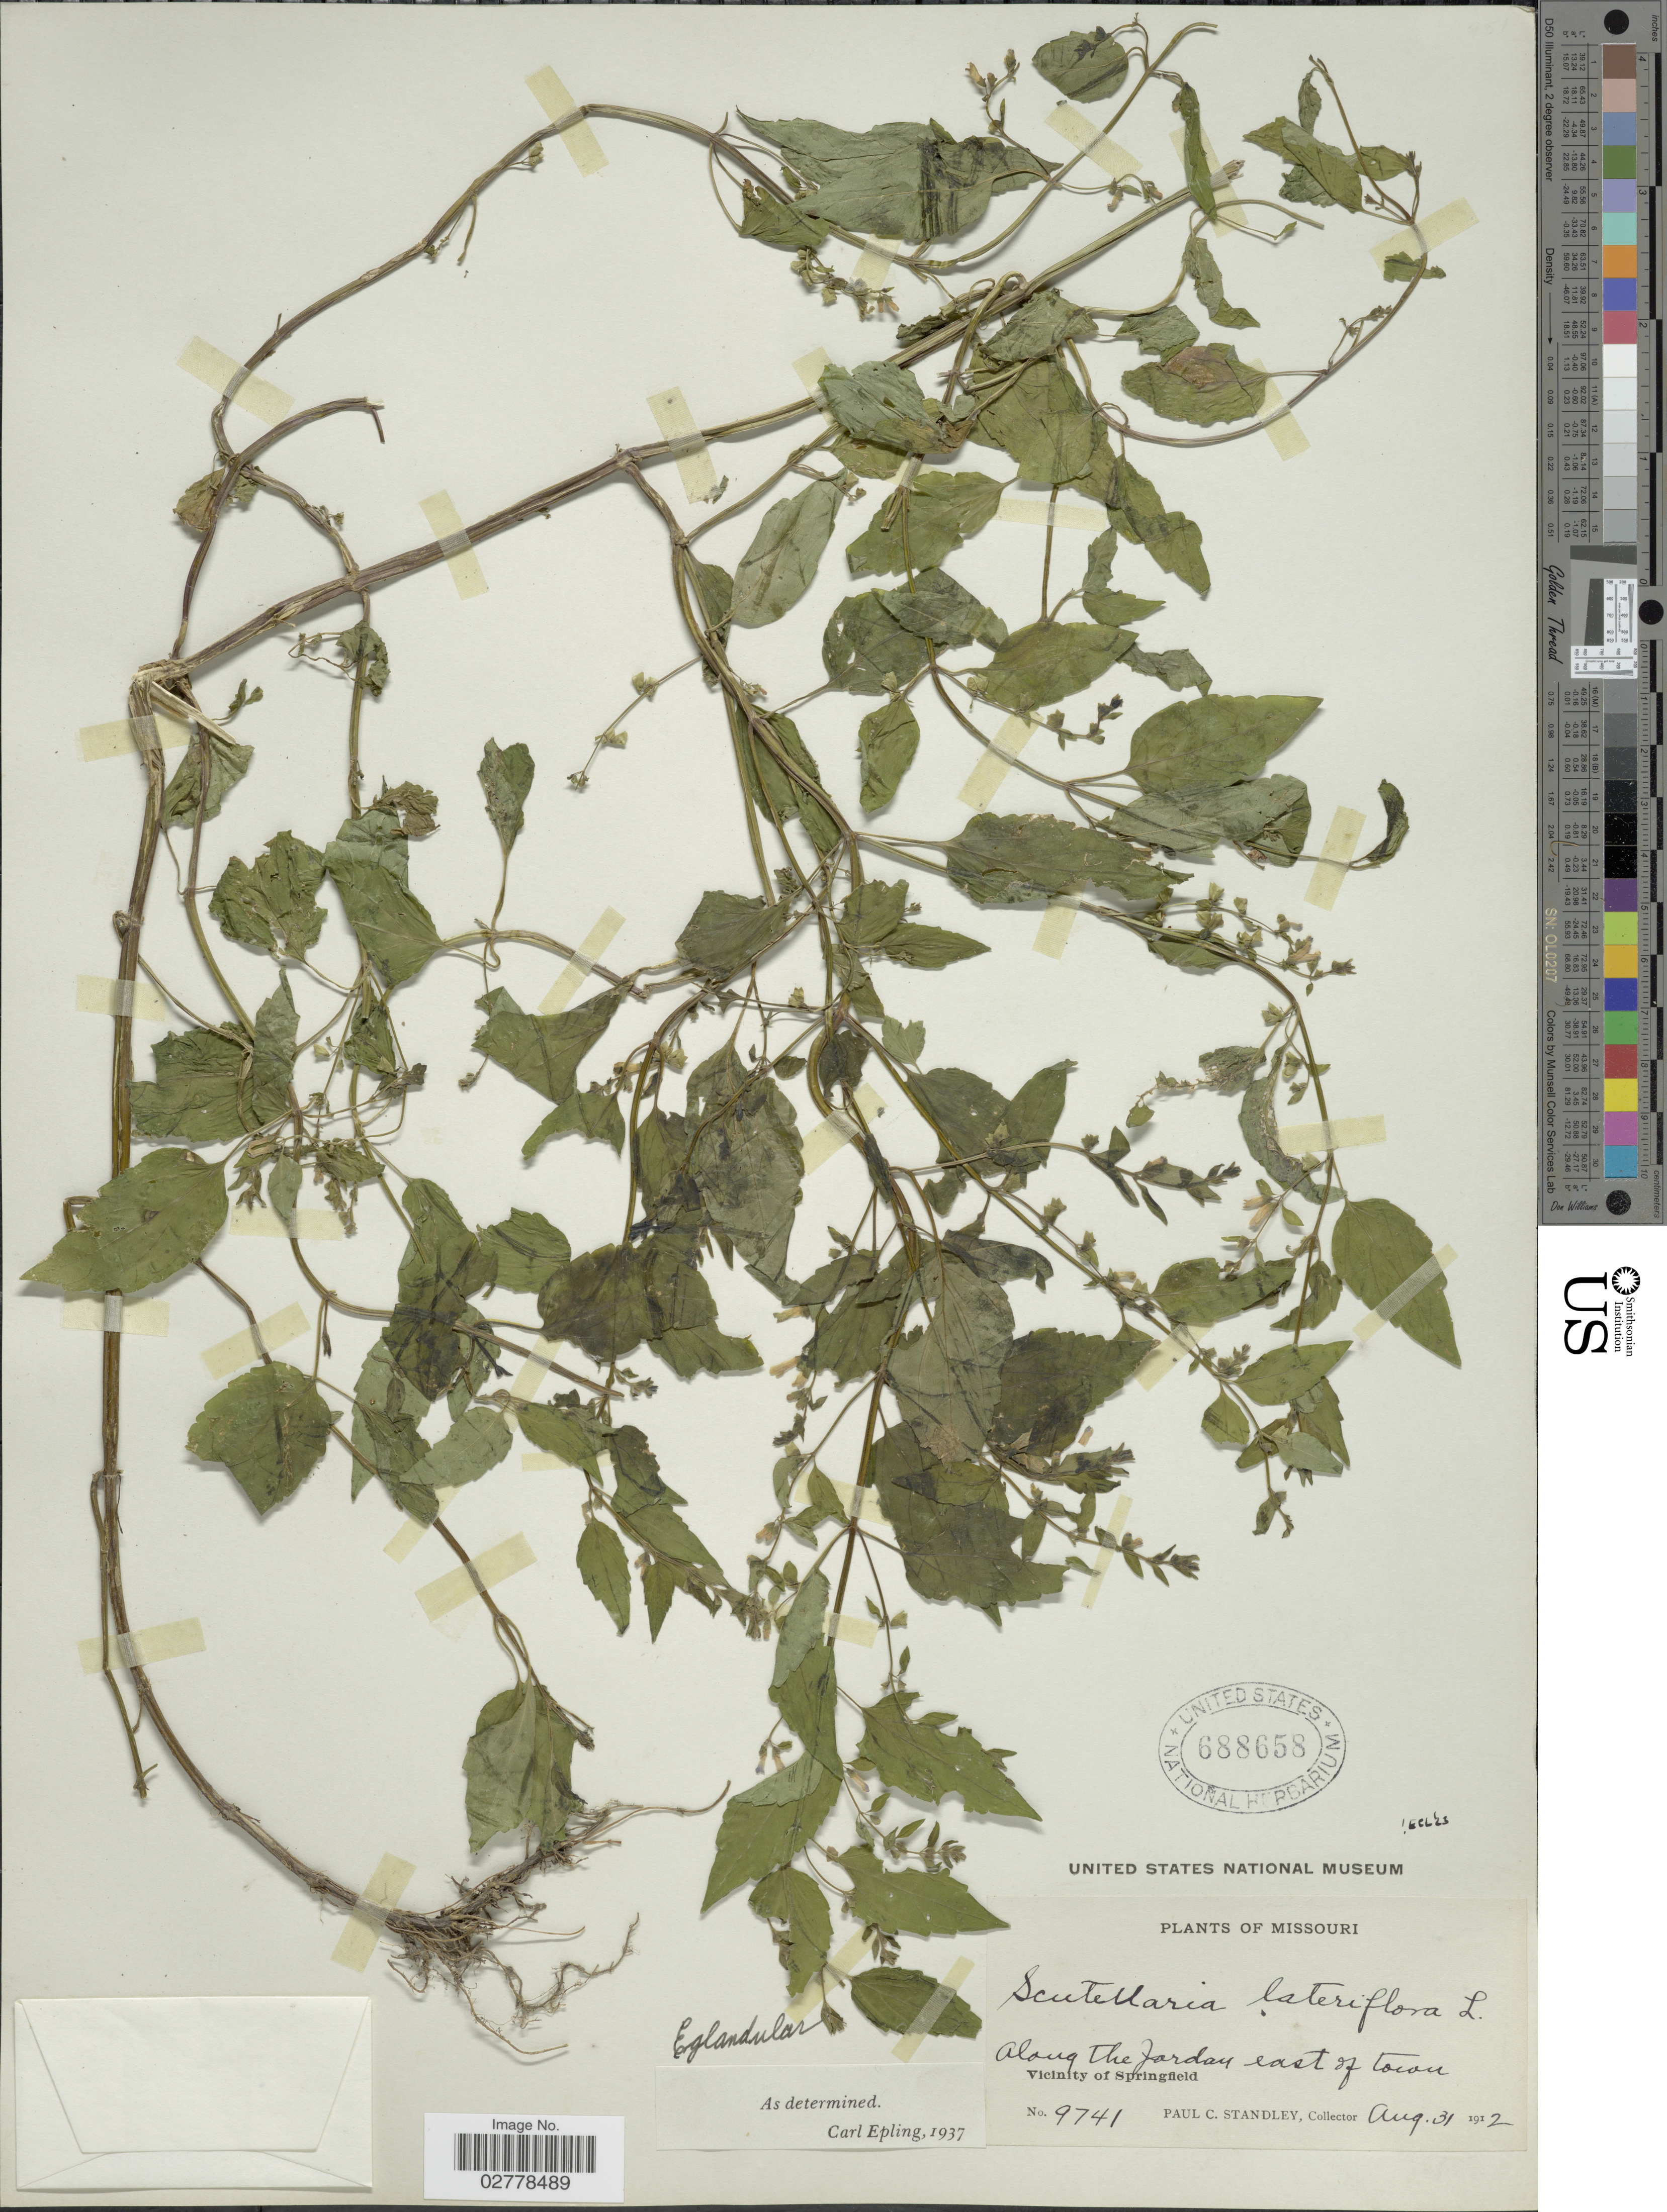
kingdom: Plantae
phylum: Tracheophyta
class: Magnoliopsida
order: Lamiales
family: Lamiaceae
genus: Scutellaria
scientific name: Scutellaria lateriflora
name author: L.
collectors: P. C. Standley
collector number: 9741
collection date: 1912-08-31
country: United States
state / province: Missouri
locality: Along The Jordan east of town. Vicinity of Springfield.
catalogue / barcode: US 688658